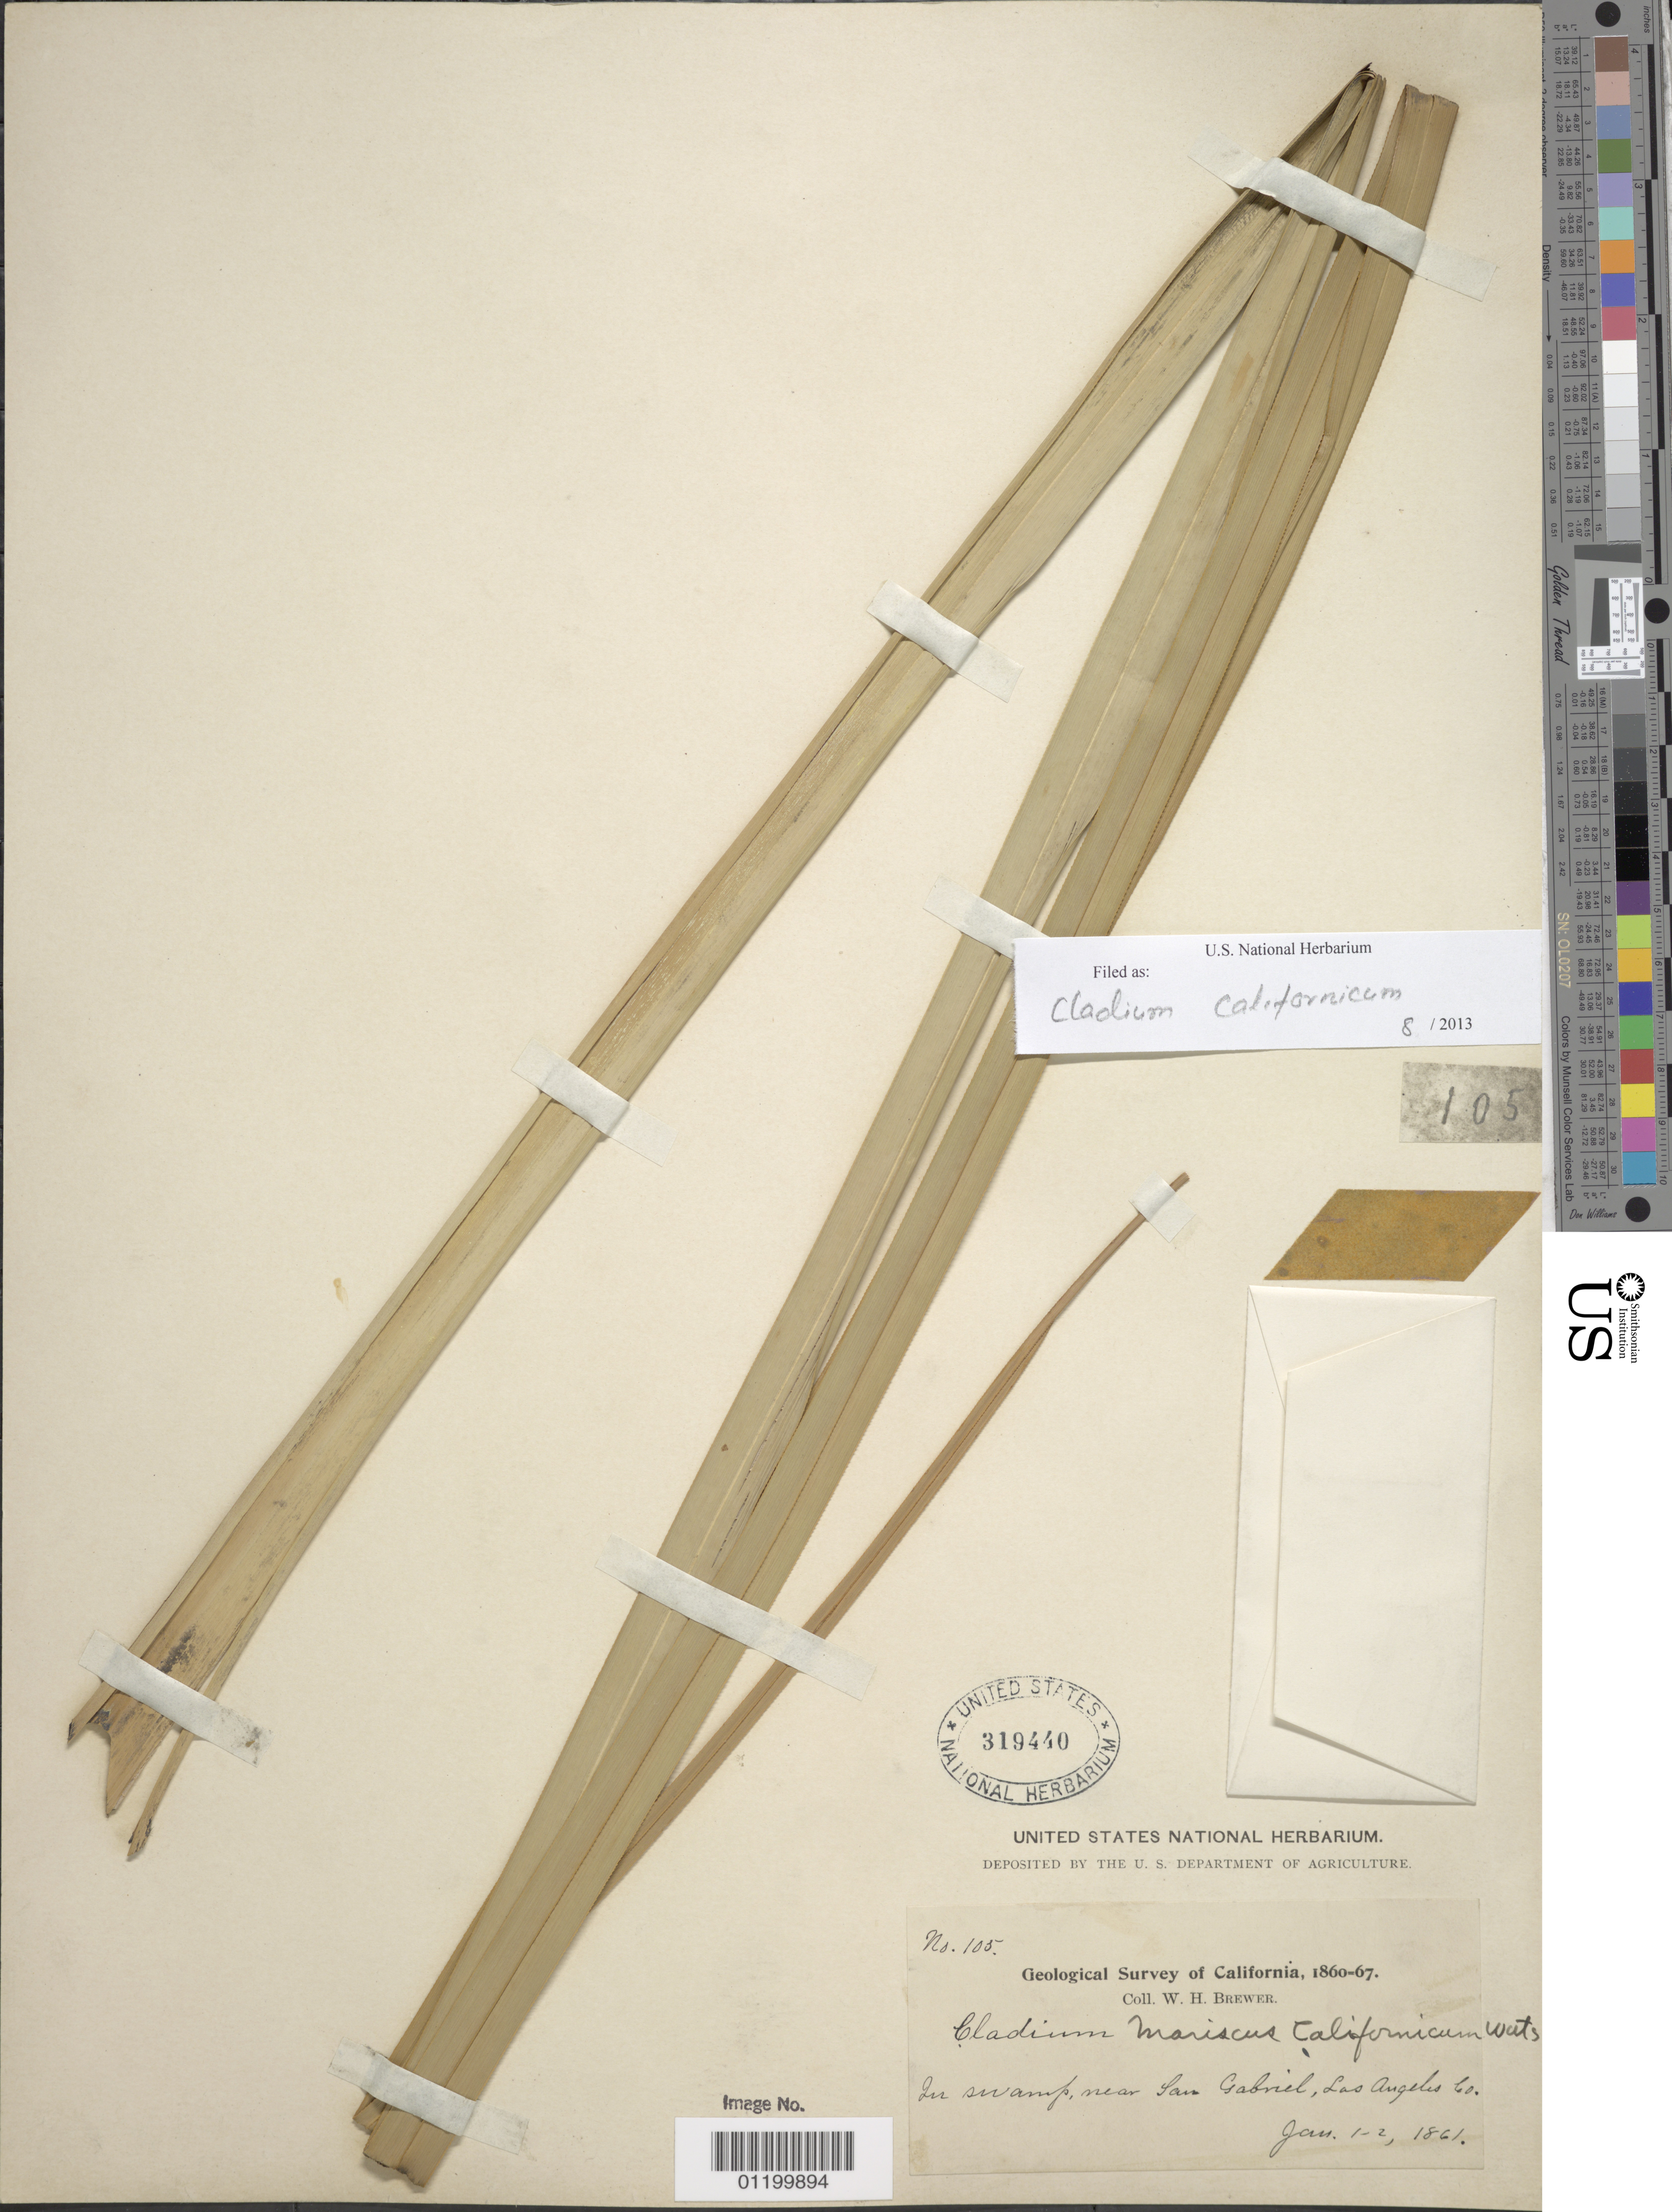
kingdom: Plantae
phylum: Tracheophyta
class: Liliopsida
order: Poales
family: Cyperaceae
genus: Cladium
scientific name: Cladium californicum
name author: (S. Watson) O'Neill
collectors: W. H. Brewer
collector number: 105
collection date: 1861-01-01/1861-01-02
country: United States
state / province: California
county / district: Los Angeles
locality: Near San Gabriel.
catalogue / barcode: US 319440